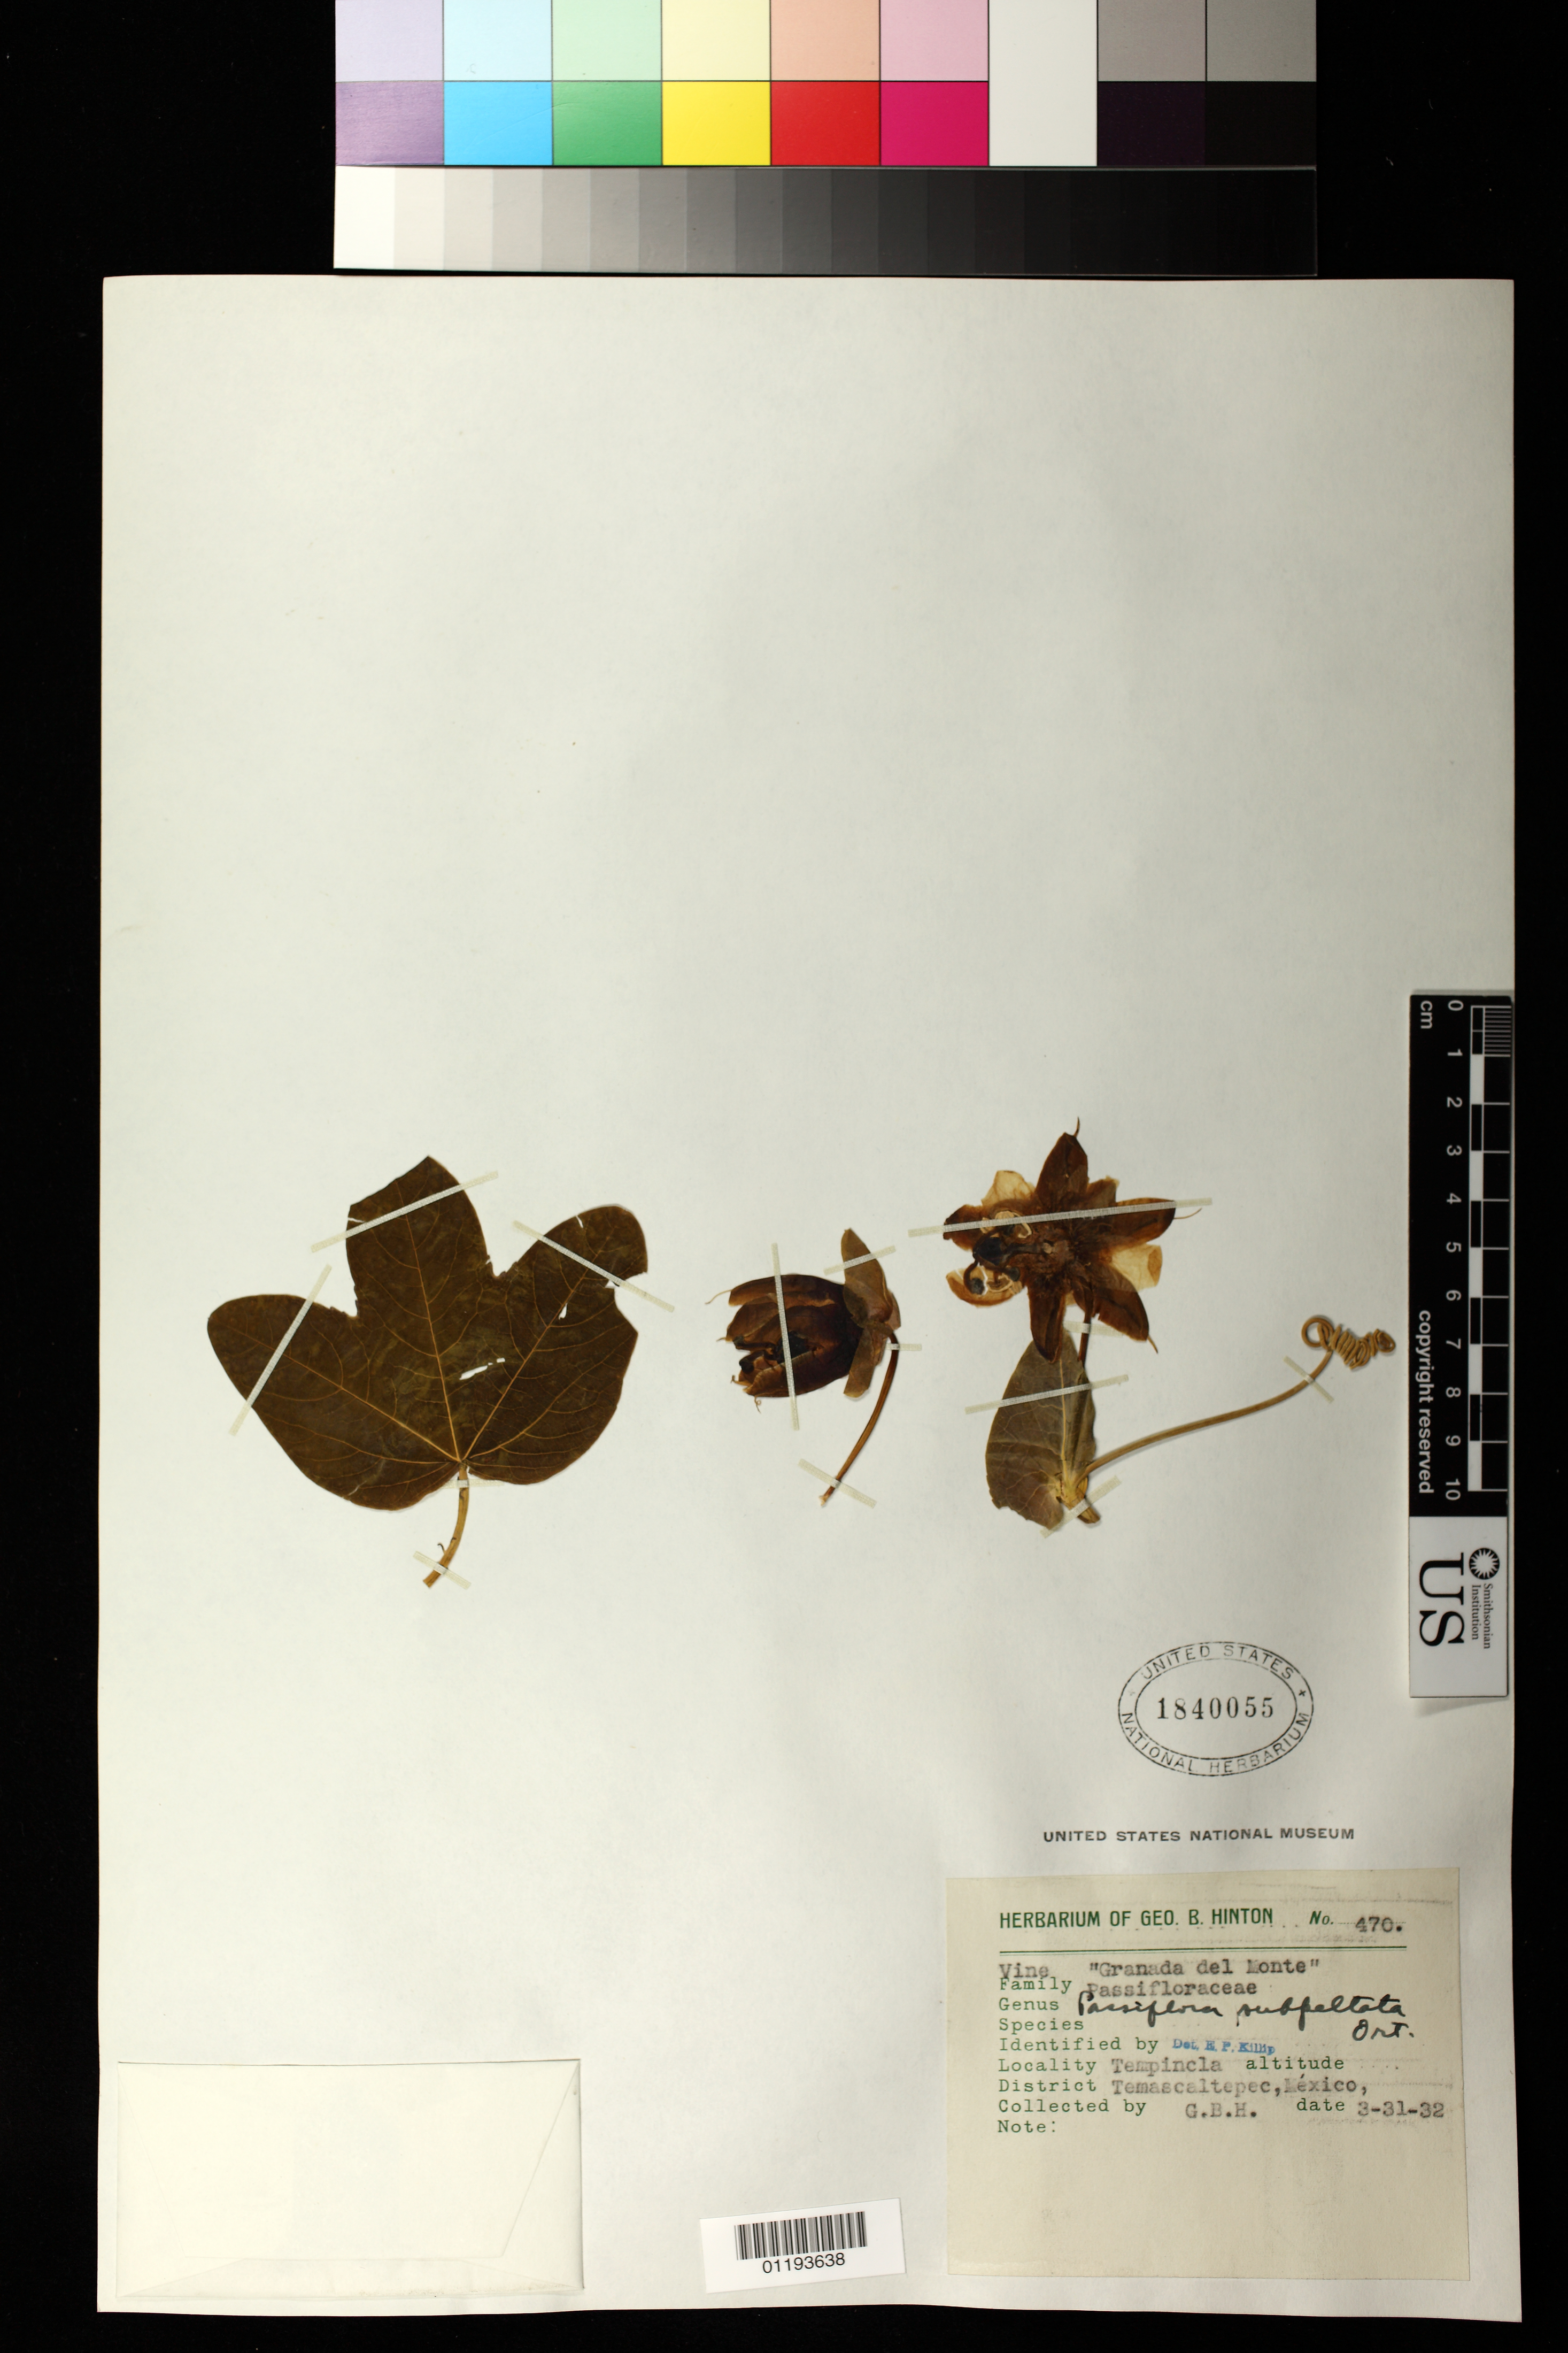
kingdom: Plantae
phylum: Tracheophyta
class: Magnoliopsida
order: Malpighiales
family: Passifloraceae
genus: Passiflora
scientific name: Passiflora subpeltata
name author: Ortega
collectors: G. B. Hinton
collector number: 470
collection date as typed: Mar 31 1932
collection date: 1932-03-31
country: Mexico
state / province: México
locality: Tempincla, Temascaltepec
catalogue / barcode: US 1840055